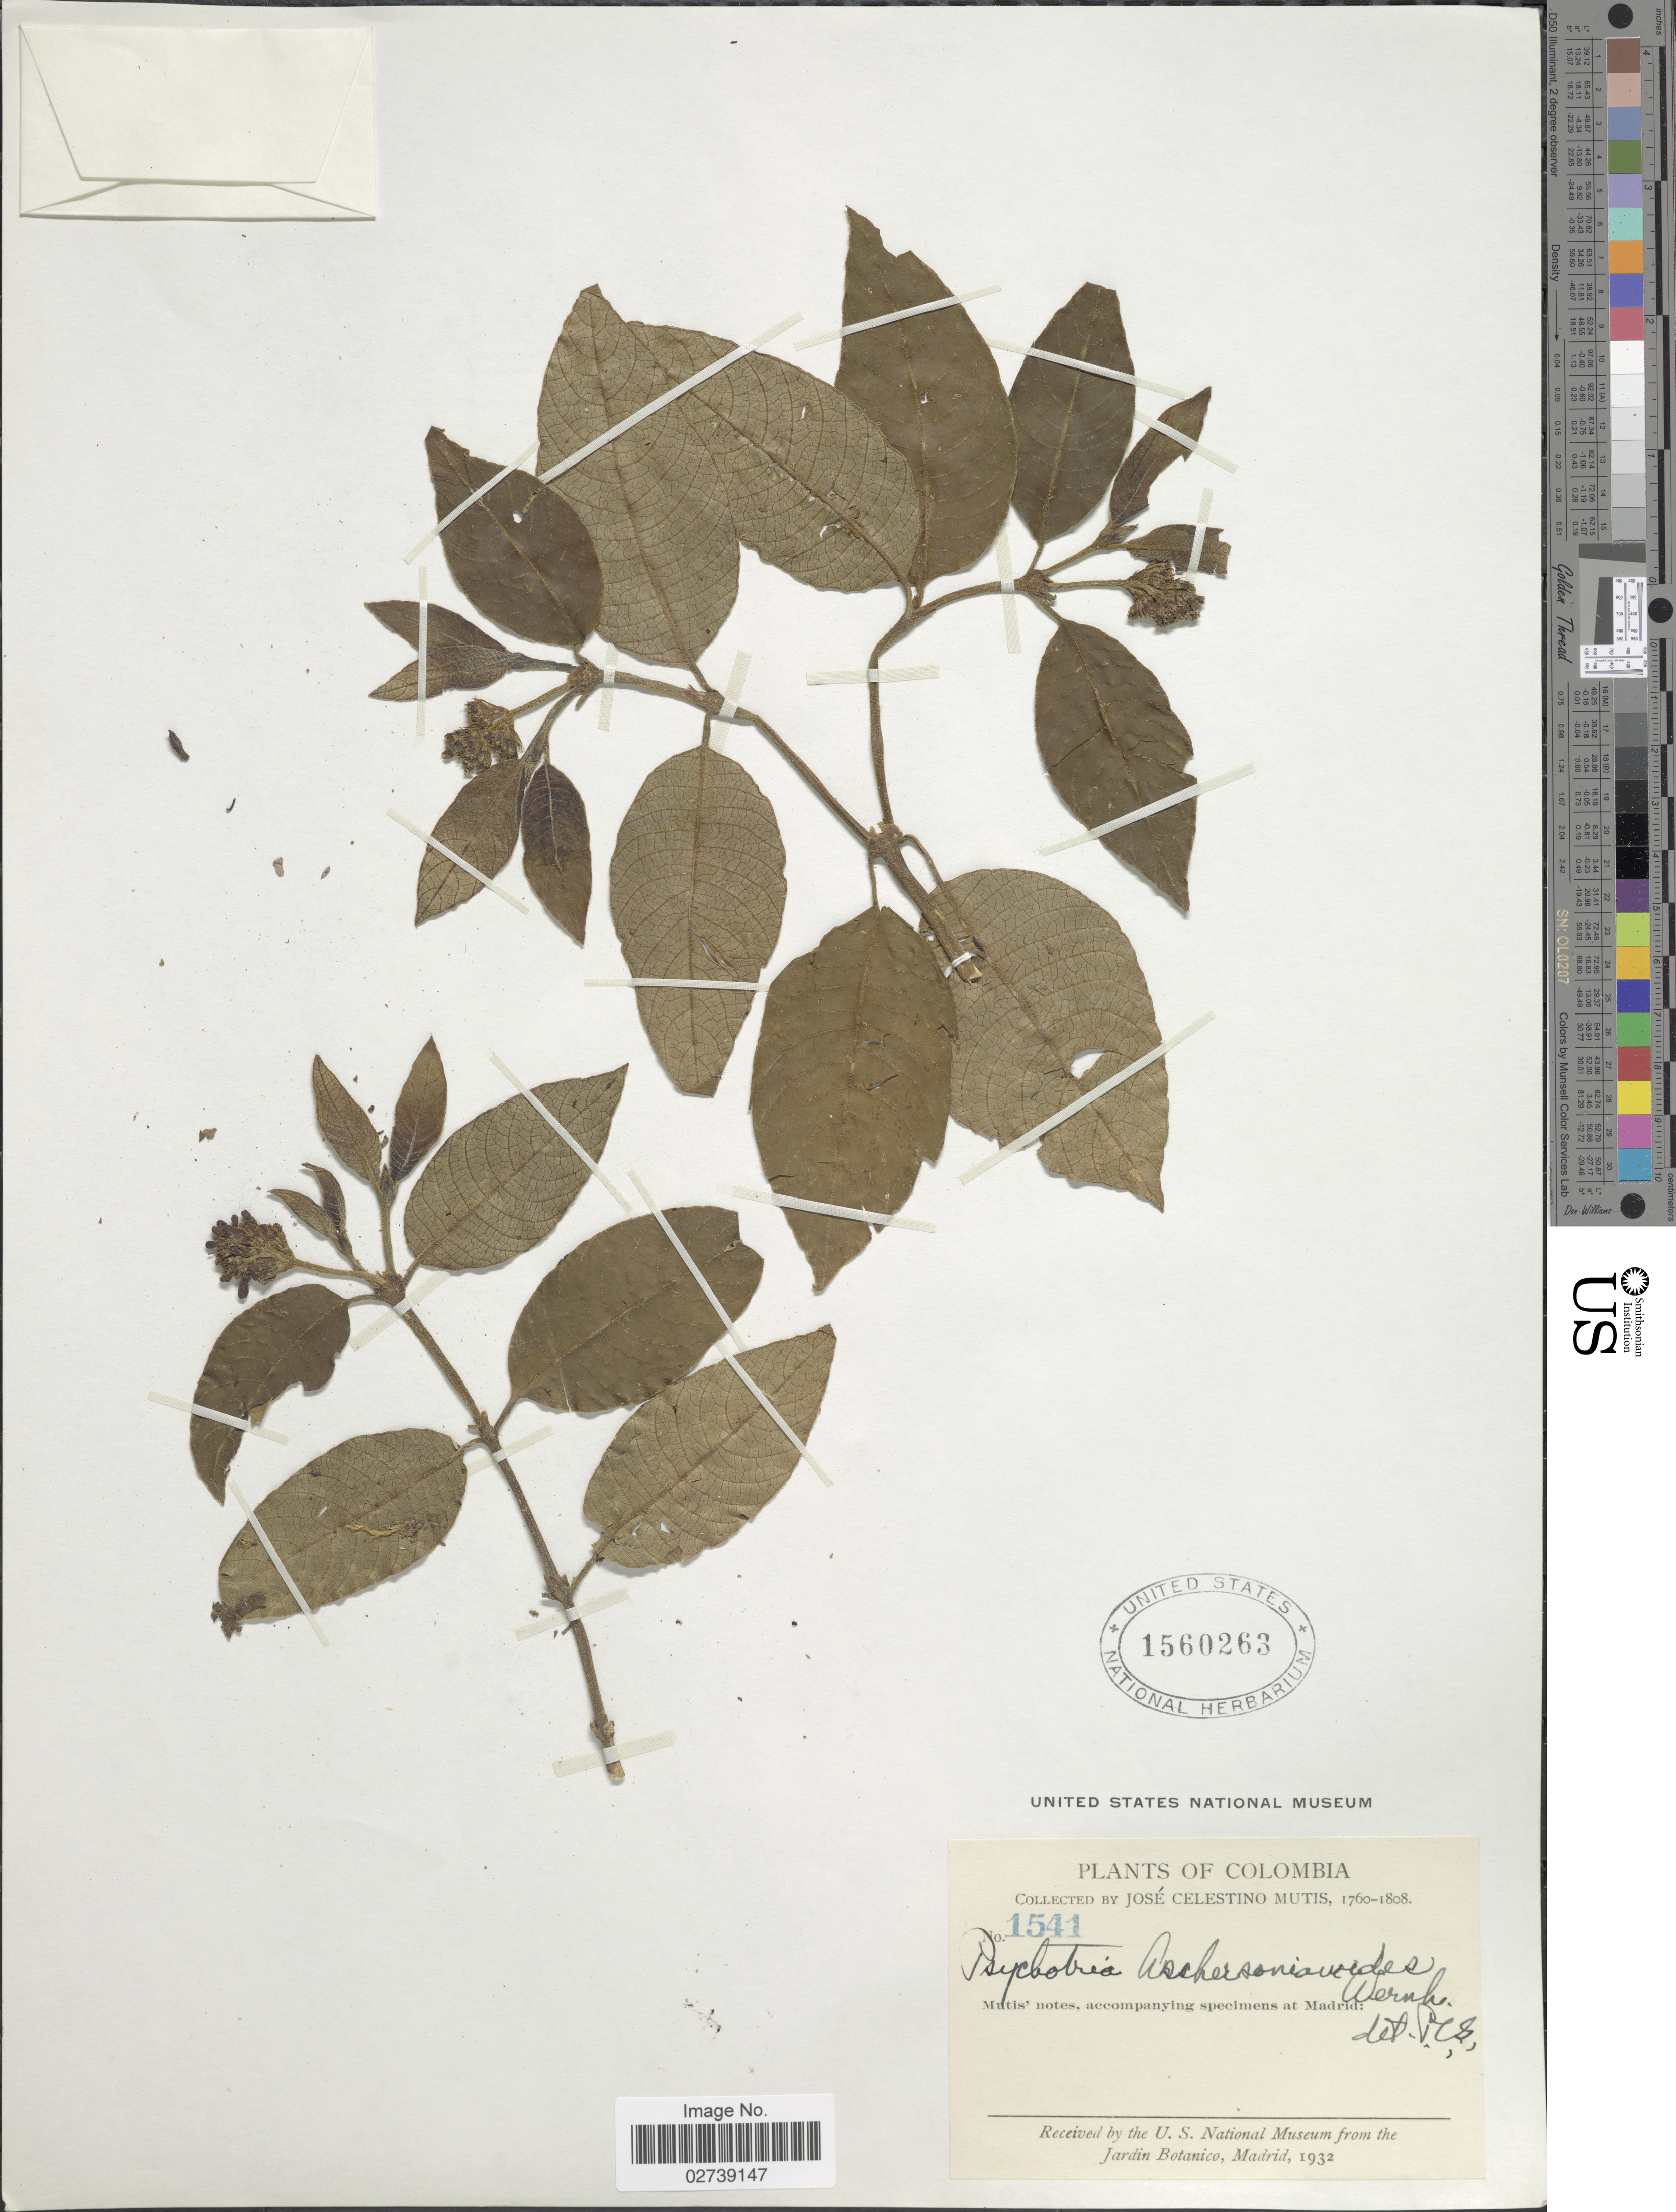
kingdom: Plantae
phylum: Tracheophyta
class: Magnoliopsida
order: Gentianales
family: Rubiaceae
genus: Palicourea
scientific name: Palicourea aschersonianoides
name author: Steyerm.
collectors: J. C. B. Mutis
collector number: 1541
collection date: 1760/1808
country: Colombia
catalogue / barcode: US 1560263